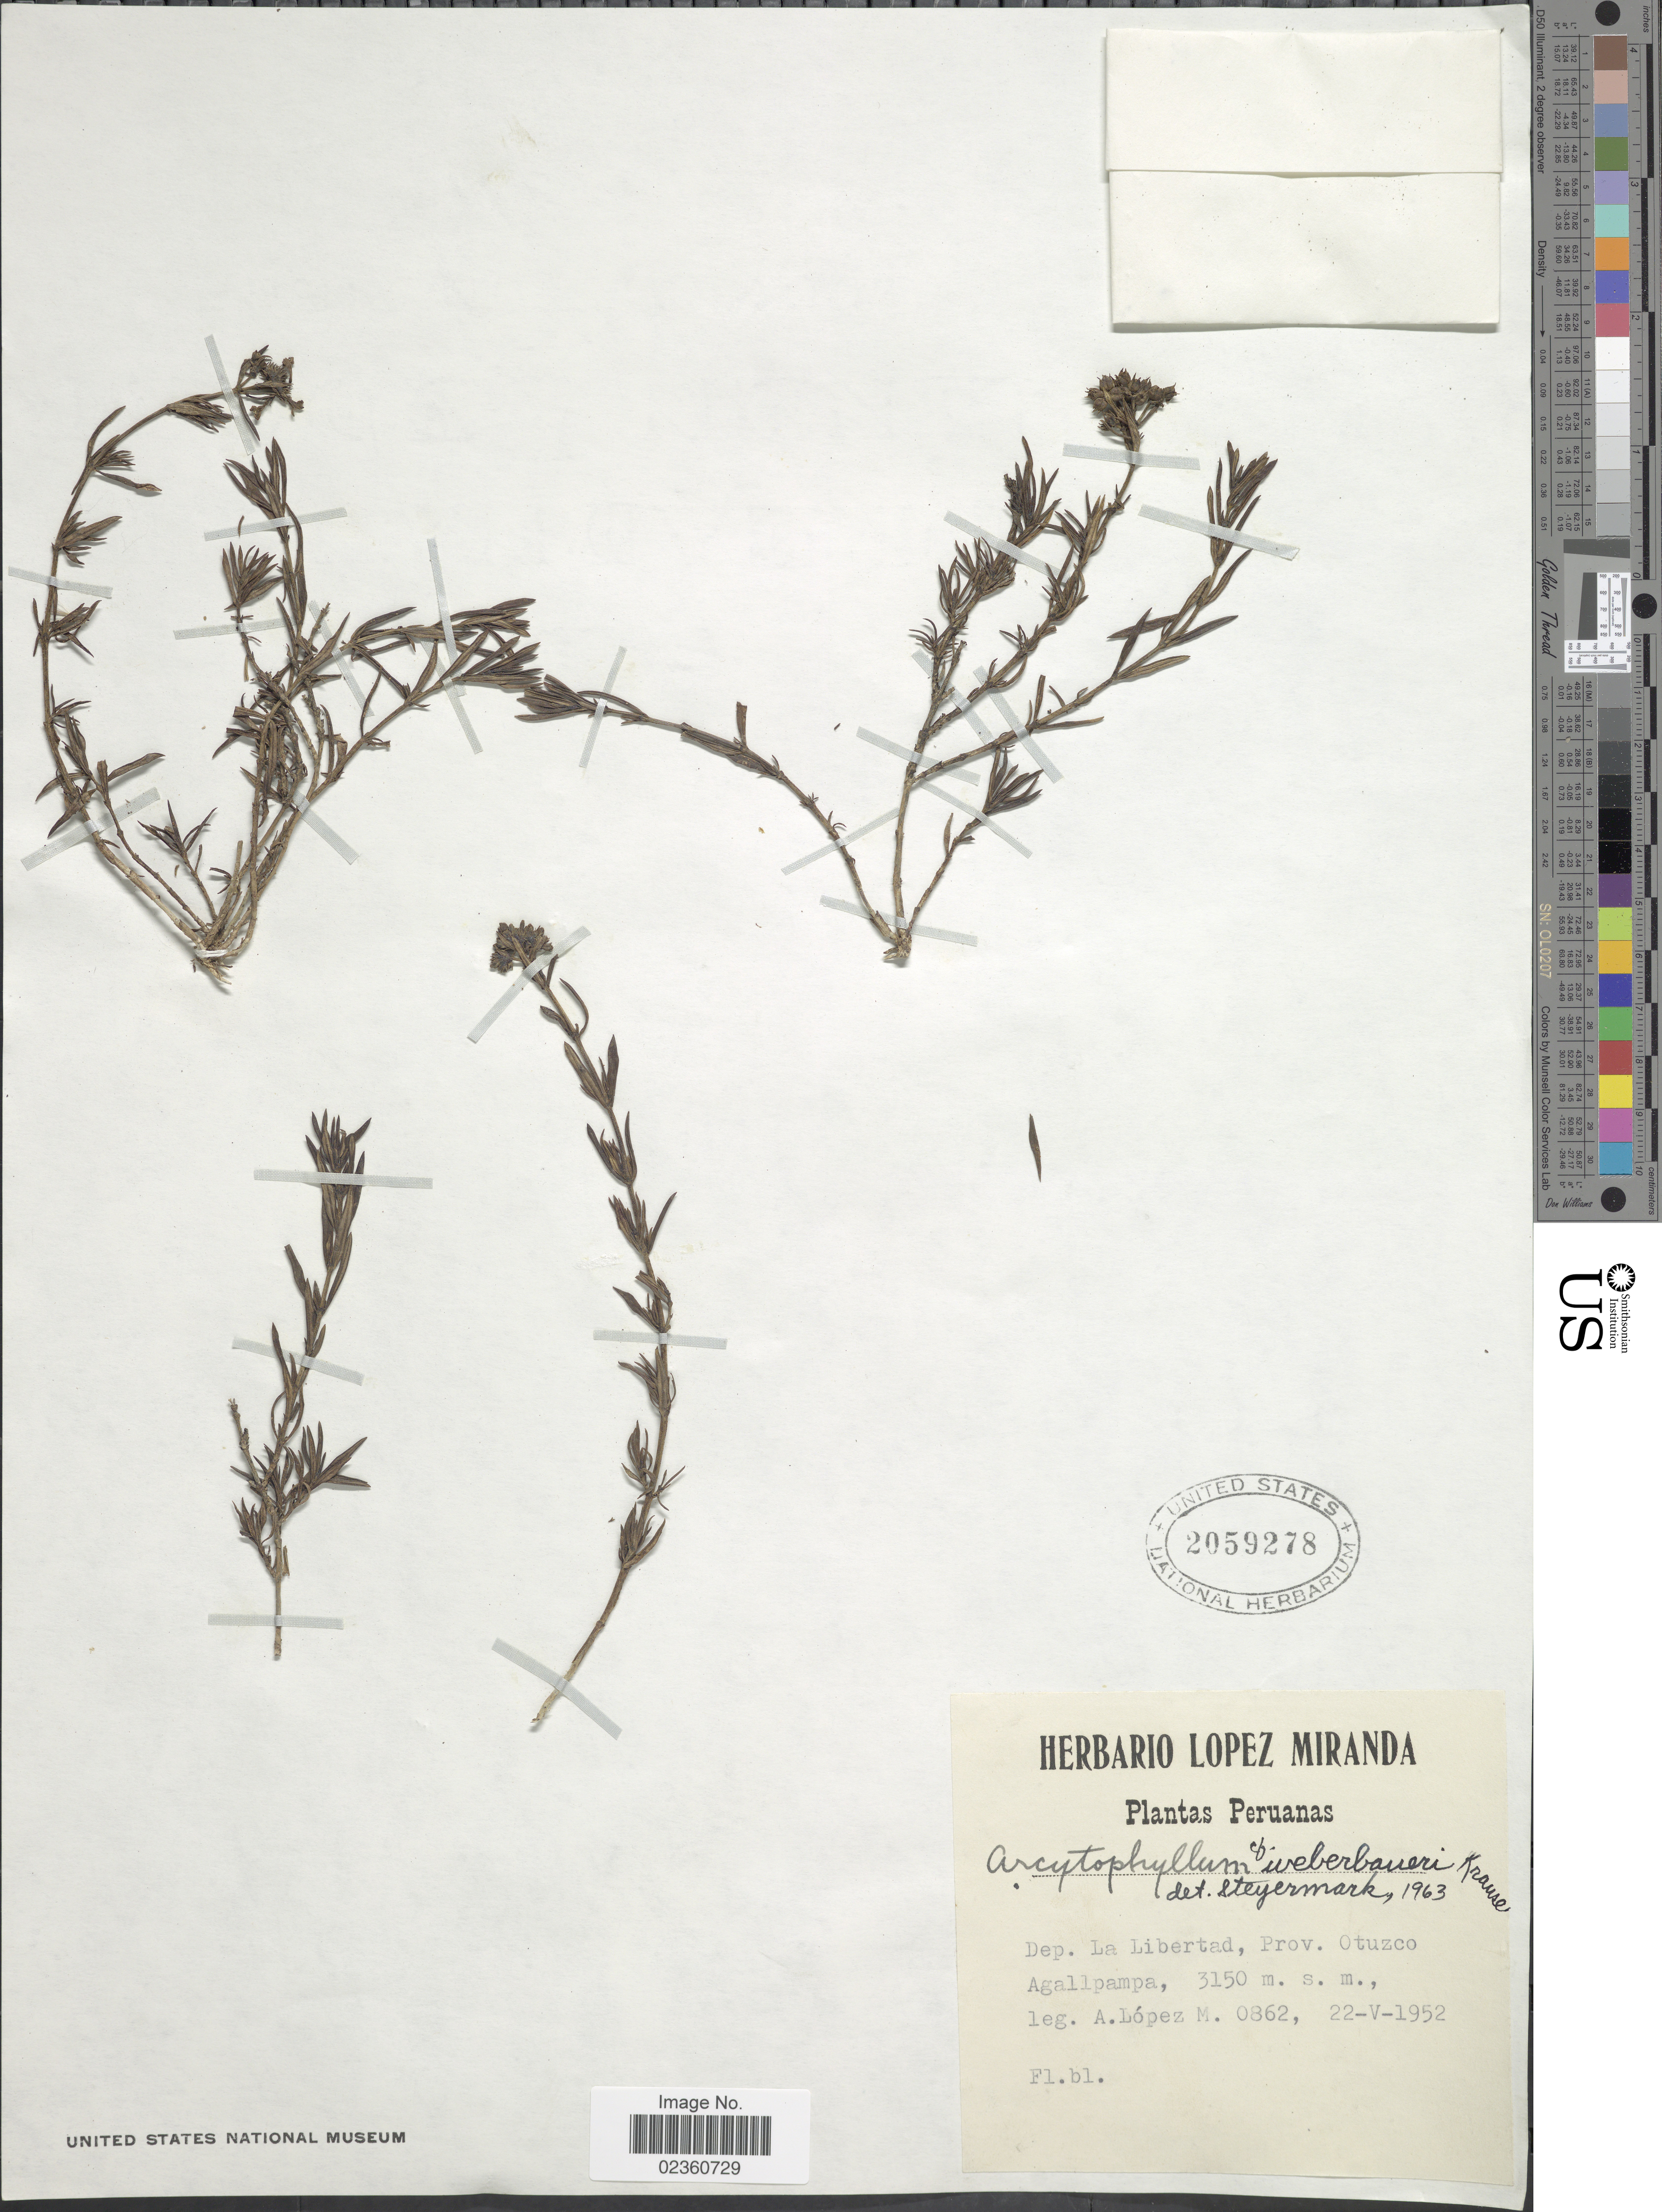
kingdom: Plantae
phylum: Tracheophyta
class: Magnoliopsida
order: Gentianales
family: Rubiaceae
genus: Arcytophyllum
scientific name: Arcytophyllum thymifolium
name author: (Ruiz & Pav.) Standl.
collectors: A. López M.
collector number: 0862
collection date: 1952-05-22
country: Peru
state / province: La Libertad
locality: Dep. La Libertad, Prov. Otuzco Agallpampa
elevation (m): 3150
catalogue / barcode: US 2059278